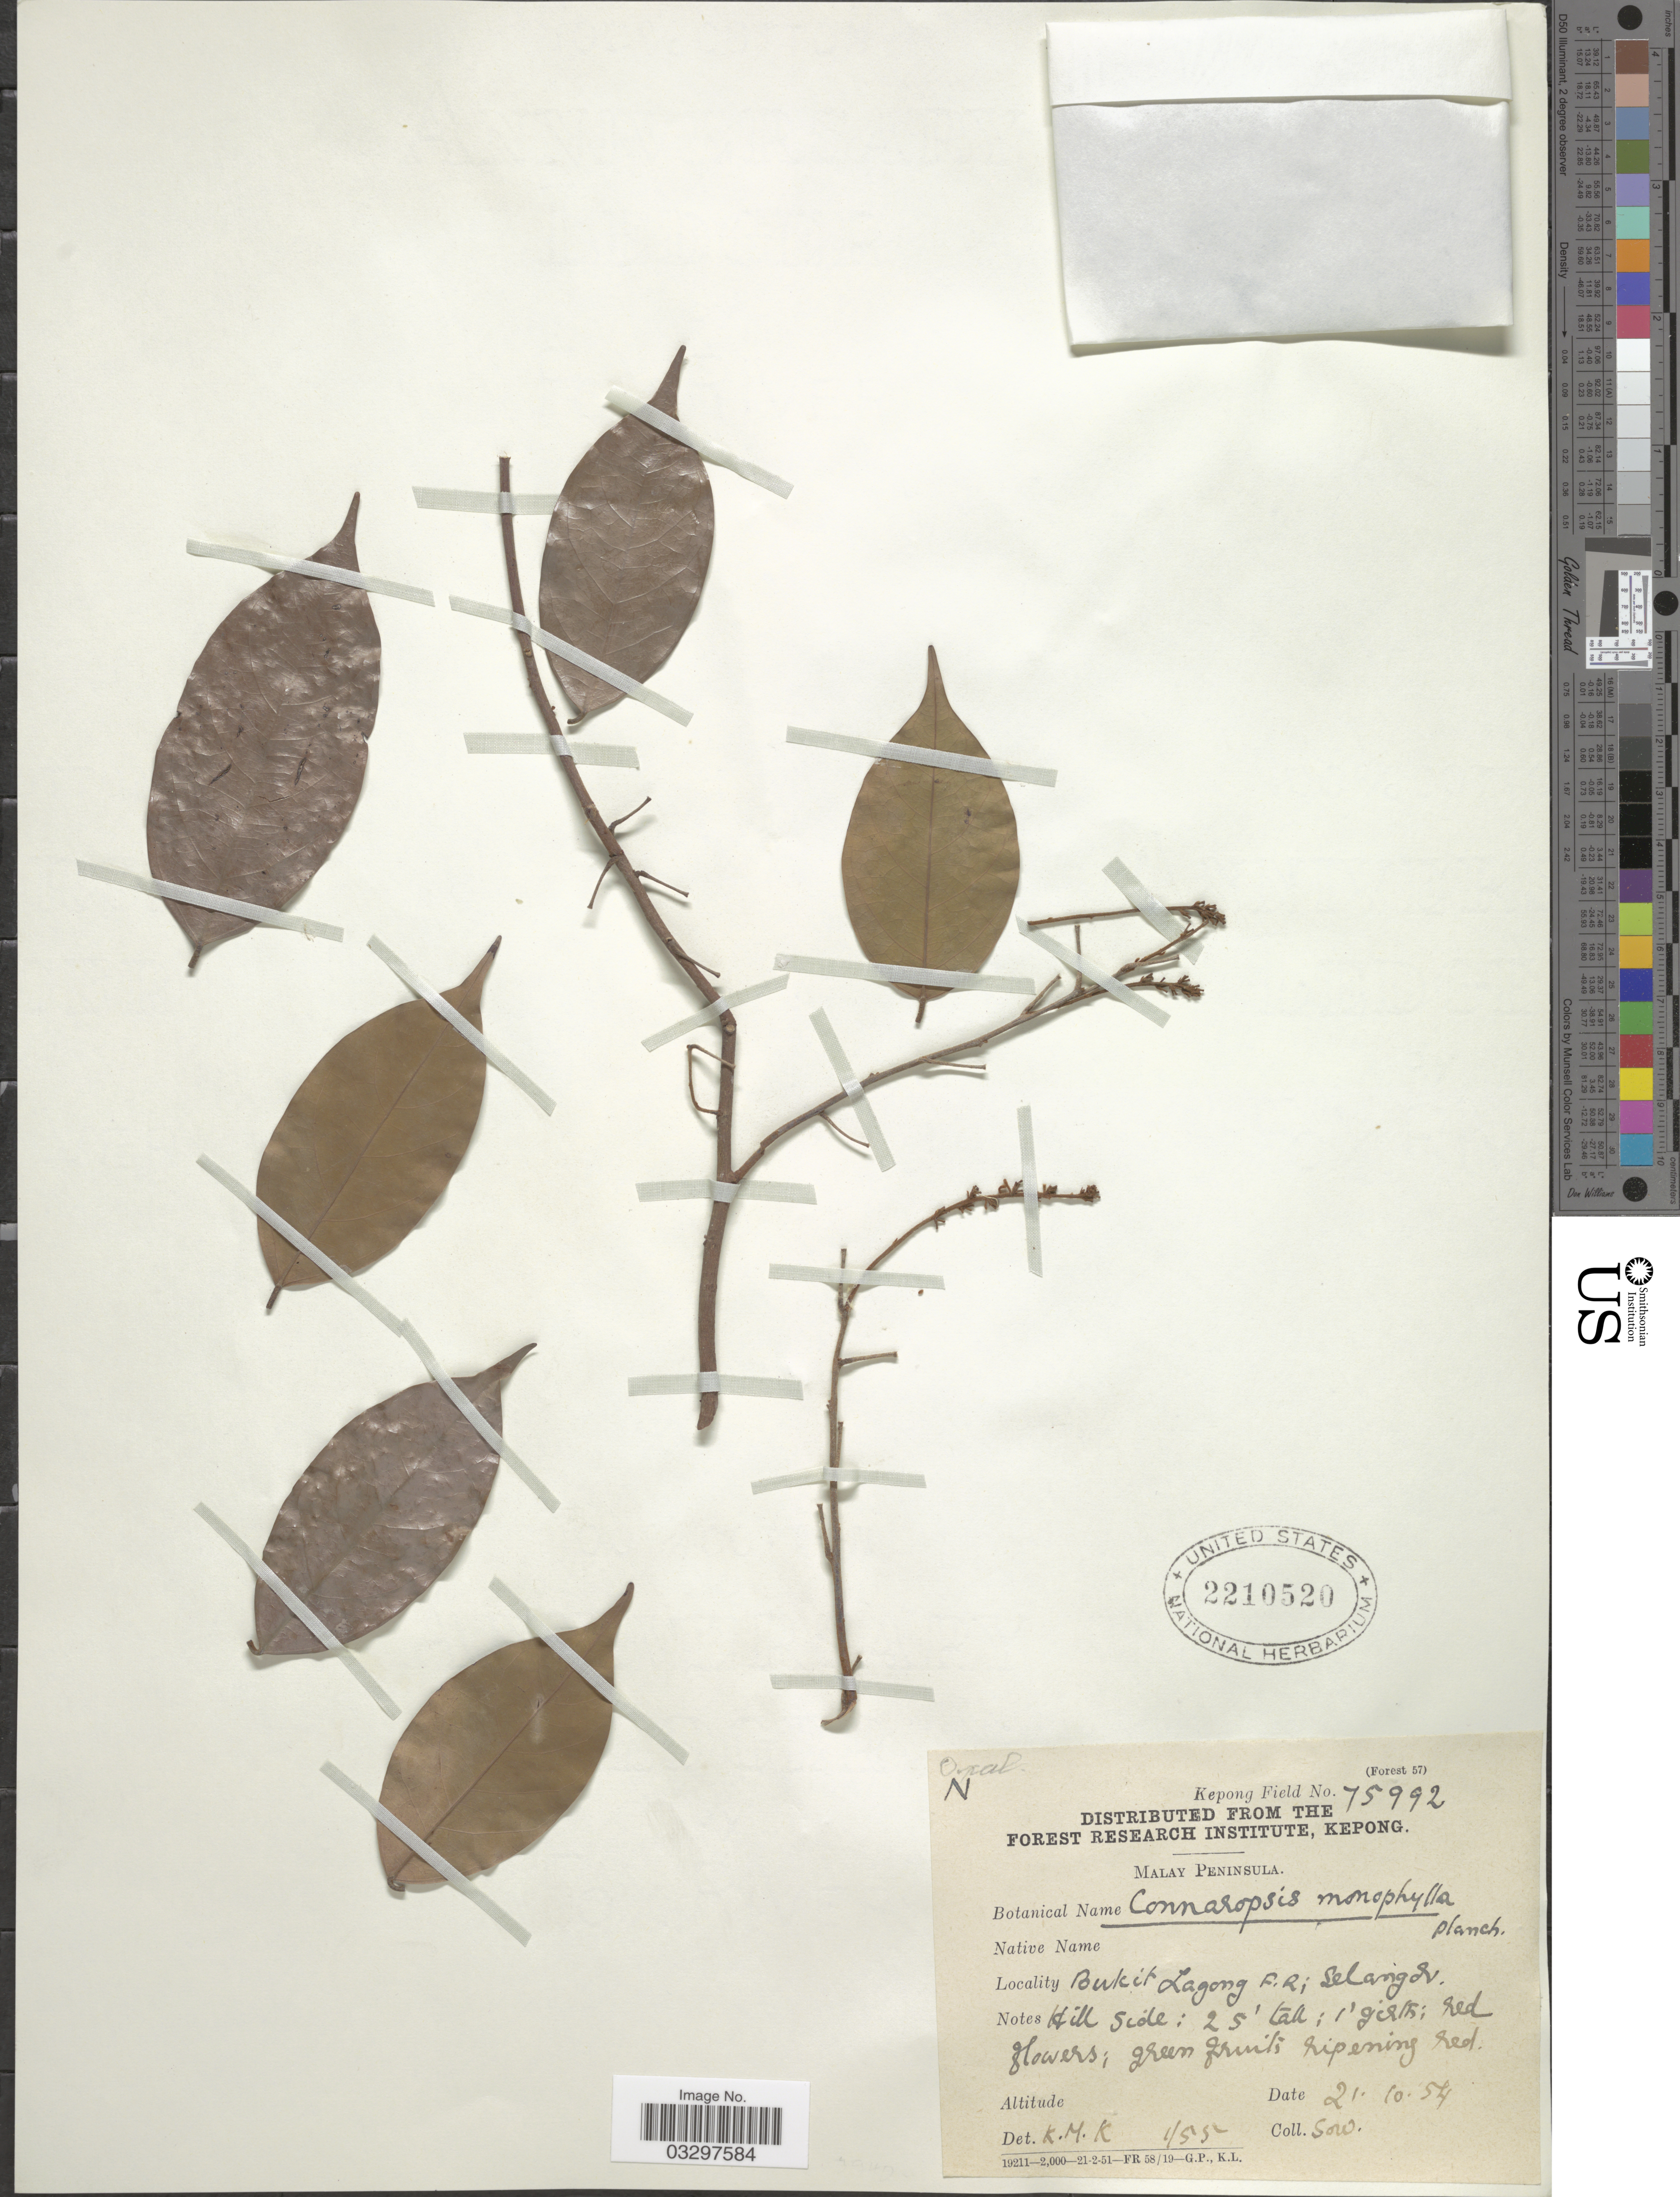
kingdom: Plantae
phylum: Tracheophyta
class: Magnoliopsida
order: Oxalidales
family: Oxalidaceae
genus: Sarcotheca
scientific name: Sarcotheca monophylla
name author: Hallier f.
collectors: -. Sow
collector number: Kepong Field 75993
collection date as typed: Transcribed d/m/y: 21/10/54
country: Malaysia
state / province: Selangor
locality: Malay Peninsula. Bukit Lagong F.R.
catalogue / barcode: US 2210520